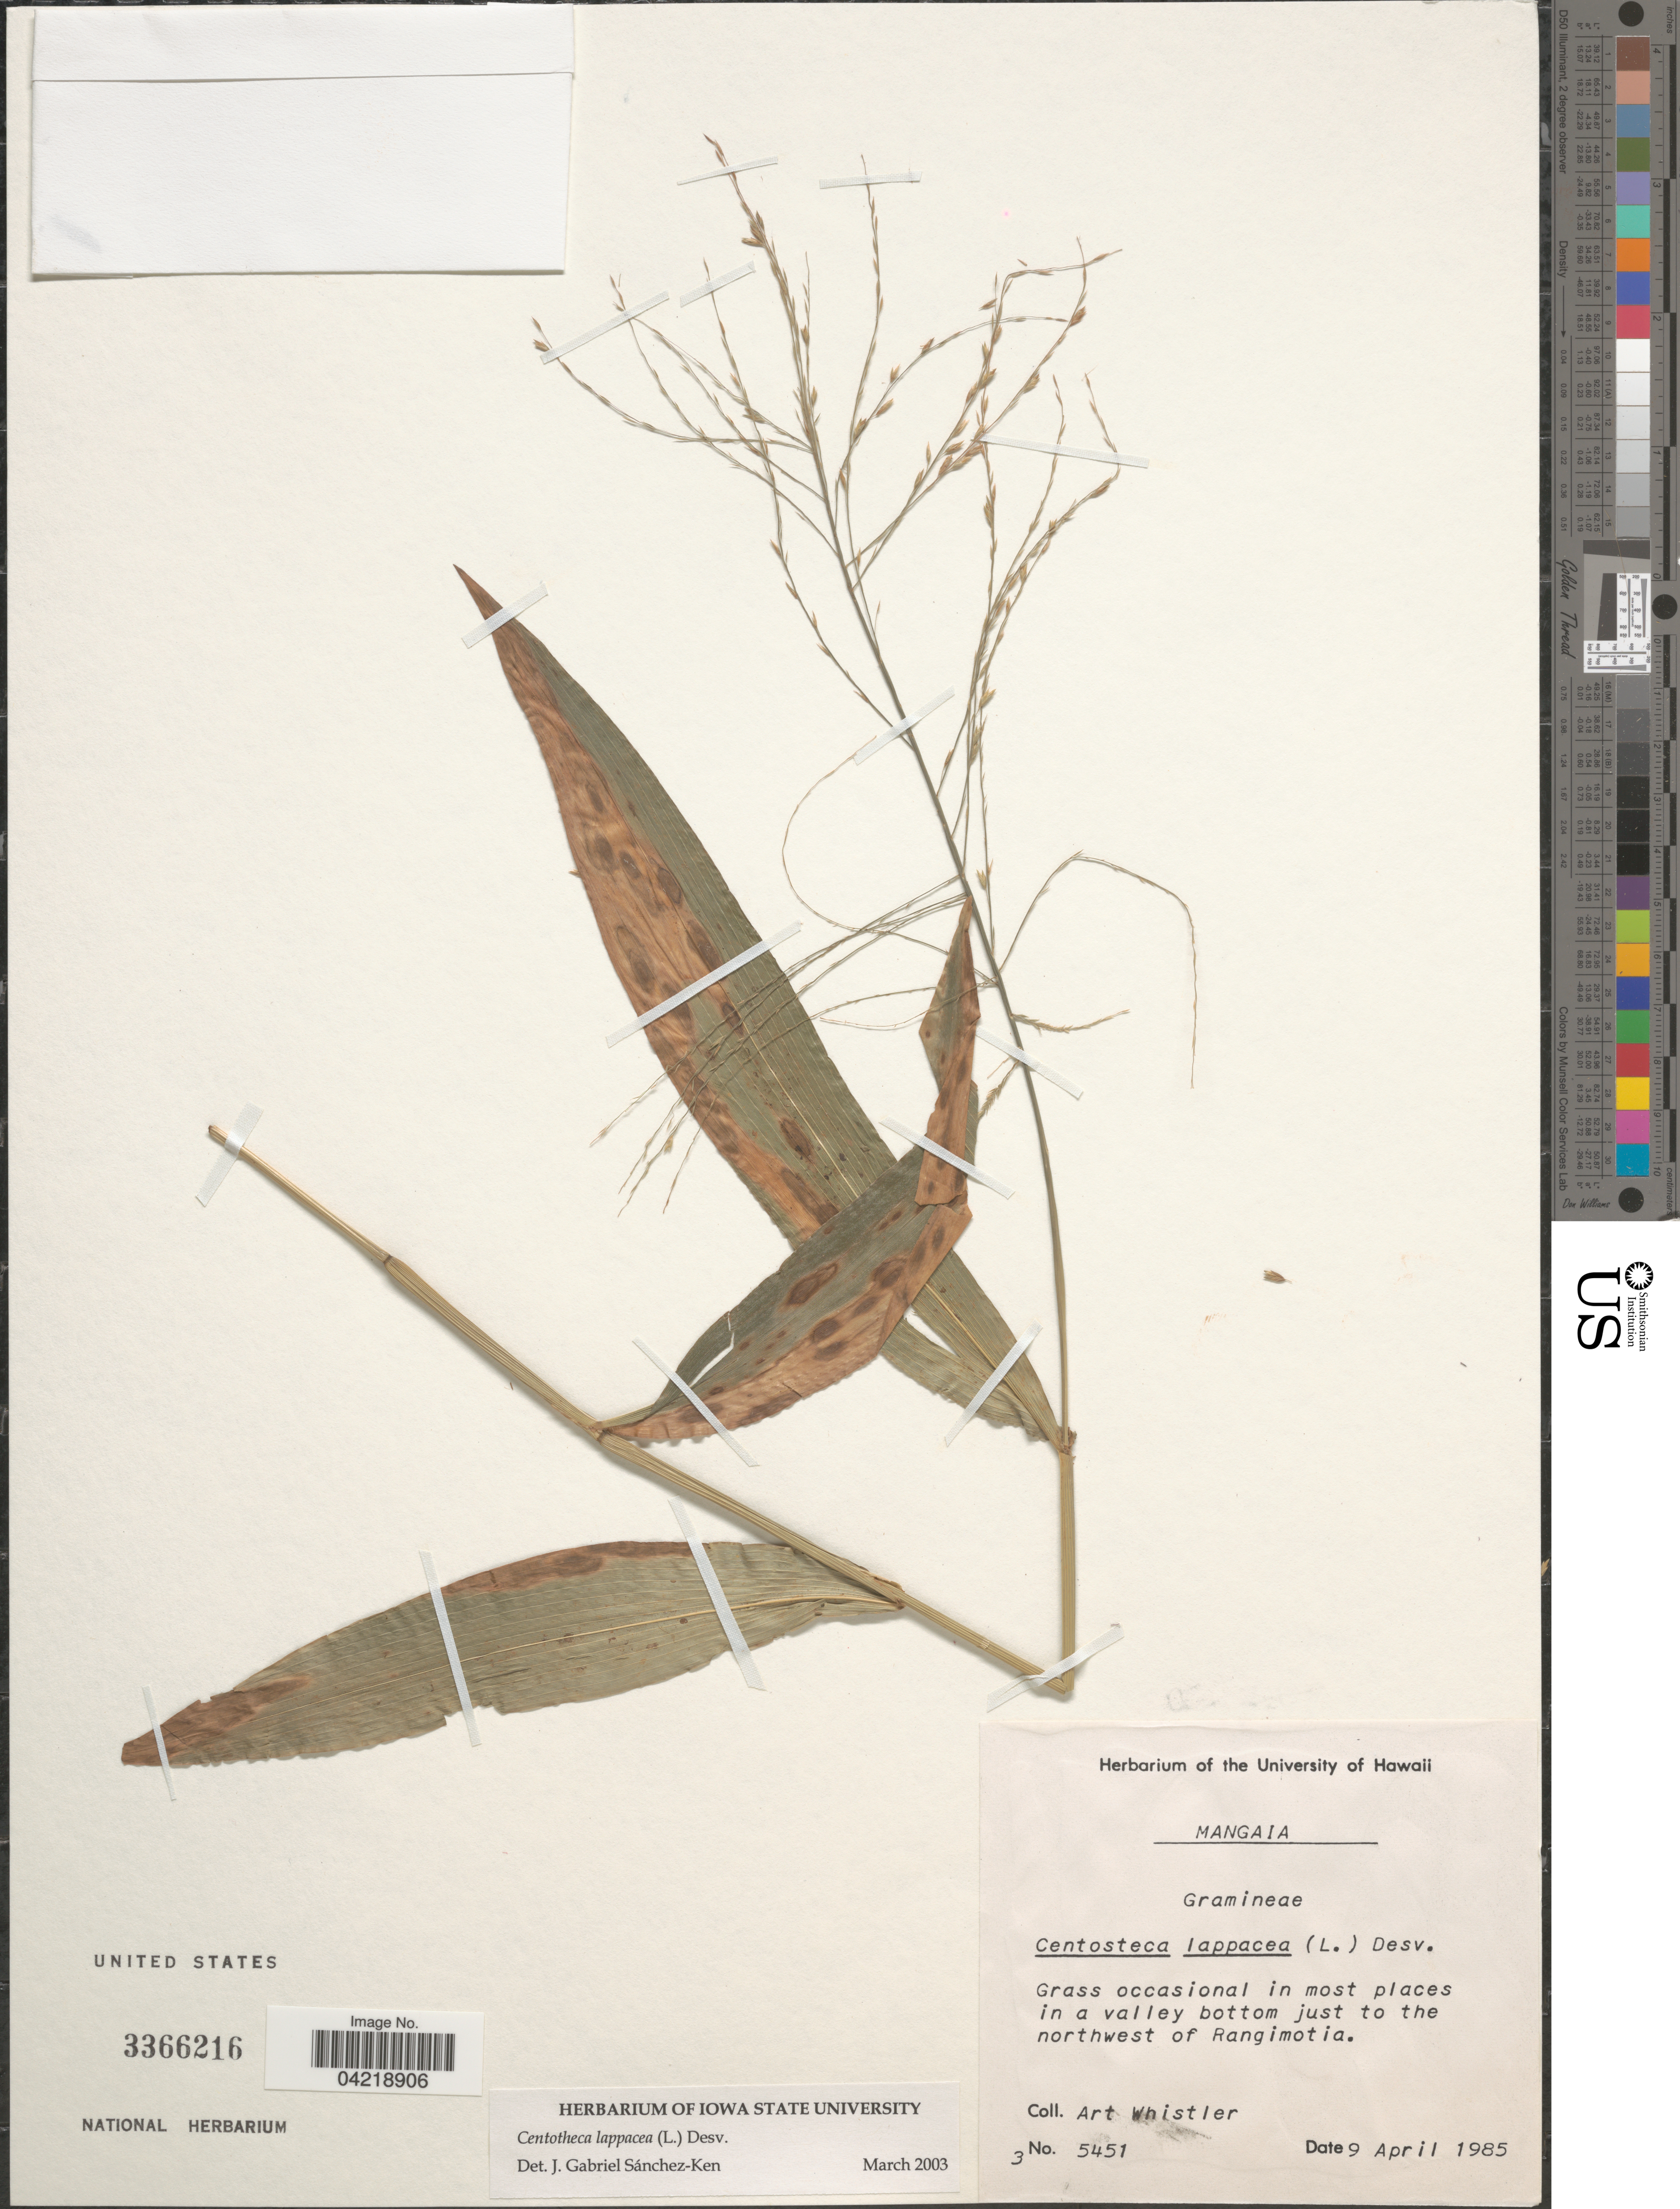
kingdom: Plantae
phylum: Tracheophyta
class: Liliopsida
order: Poales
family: Poaceae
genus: Centotheca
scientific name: Centotheca lappacea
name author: (L.) Desv.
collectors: A. Whistler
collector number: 5451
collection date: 1985-04-09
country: Cook Islands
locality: Mangaia. Grass occasional in most places in a valley bottom just to the northwest of Rangimotia.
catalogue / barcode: US 3366216